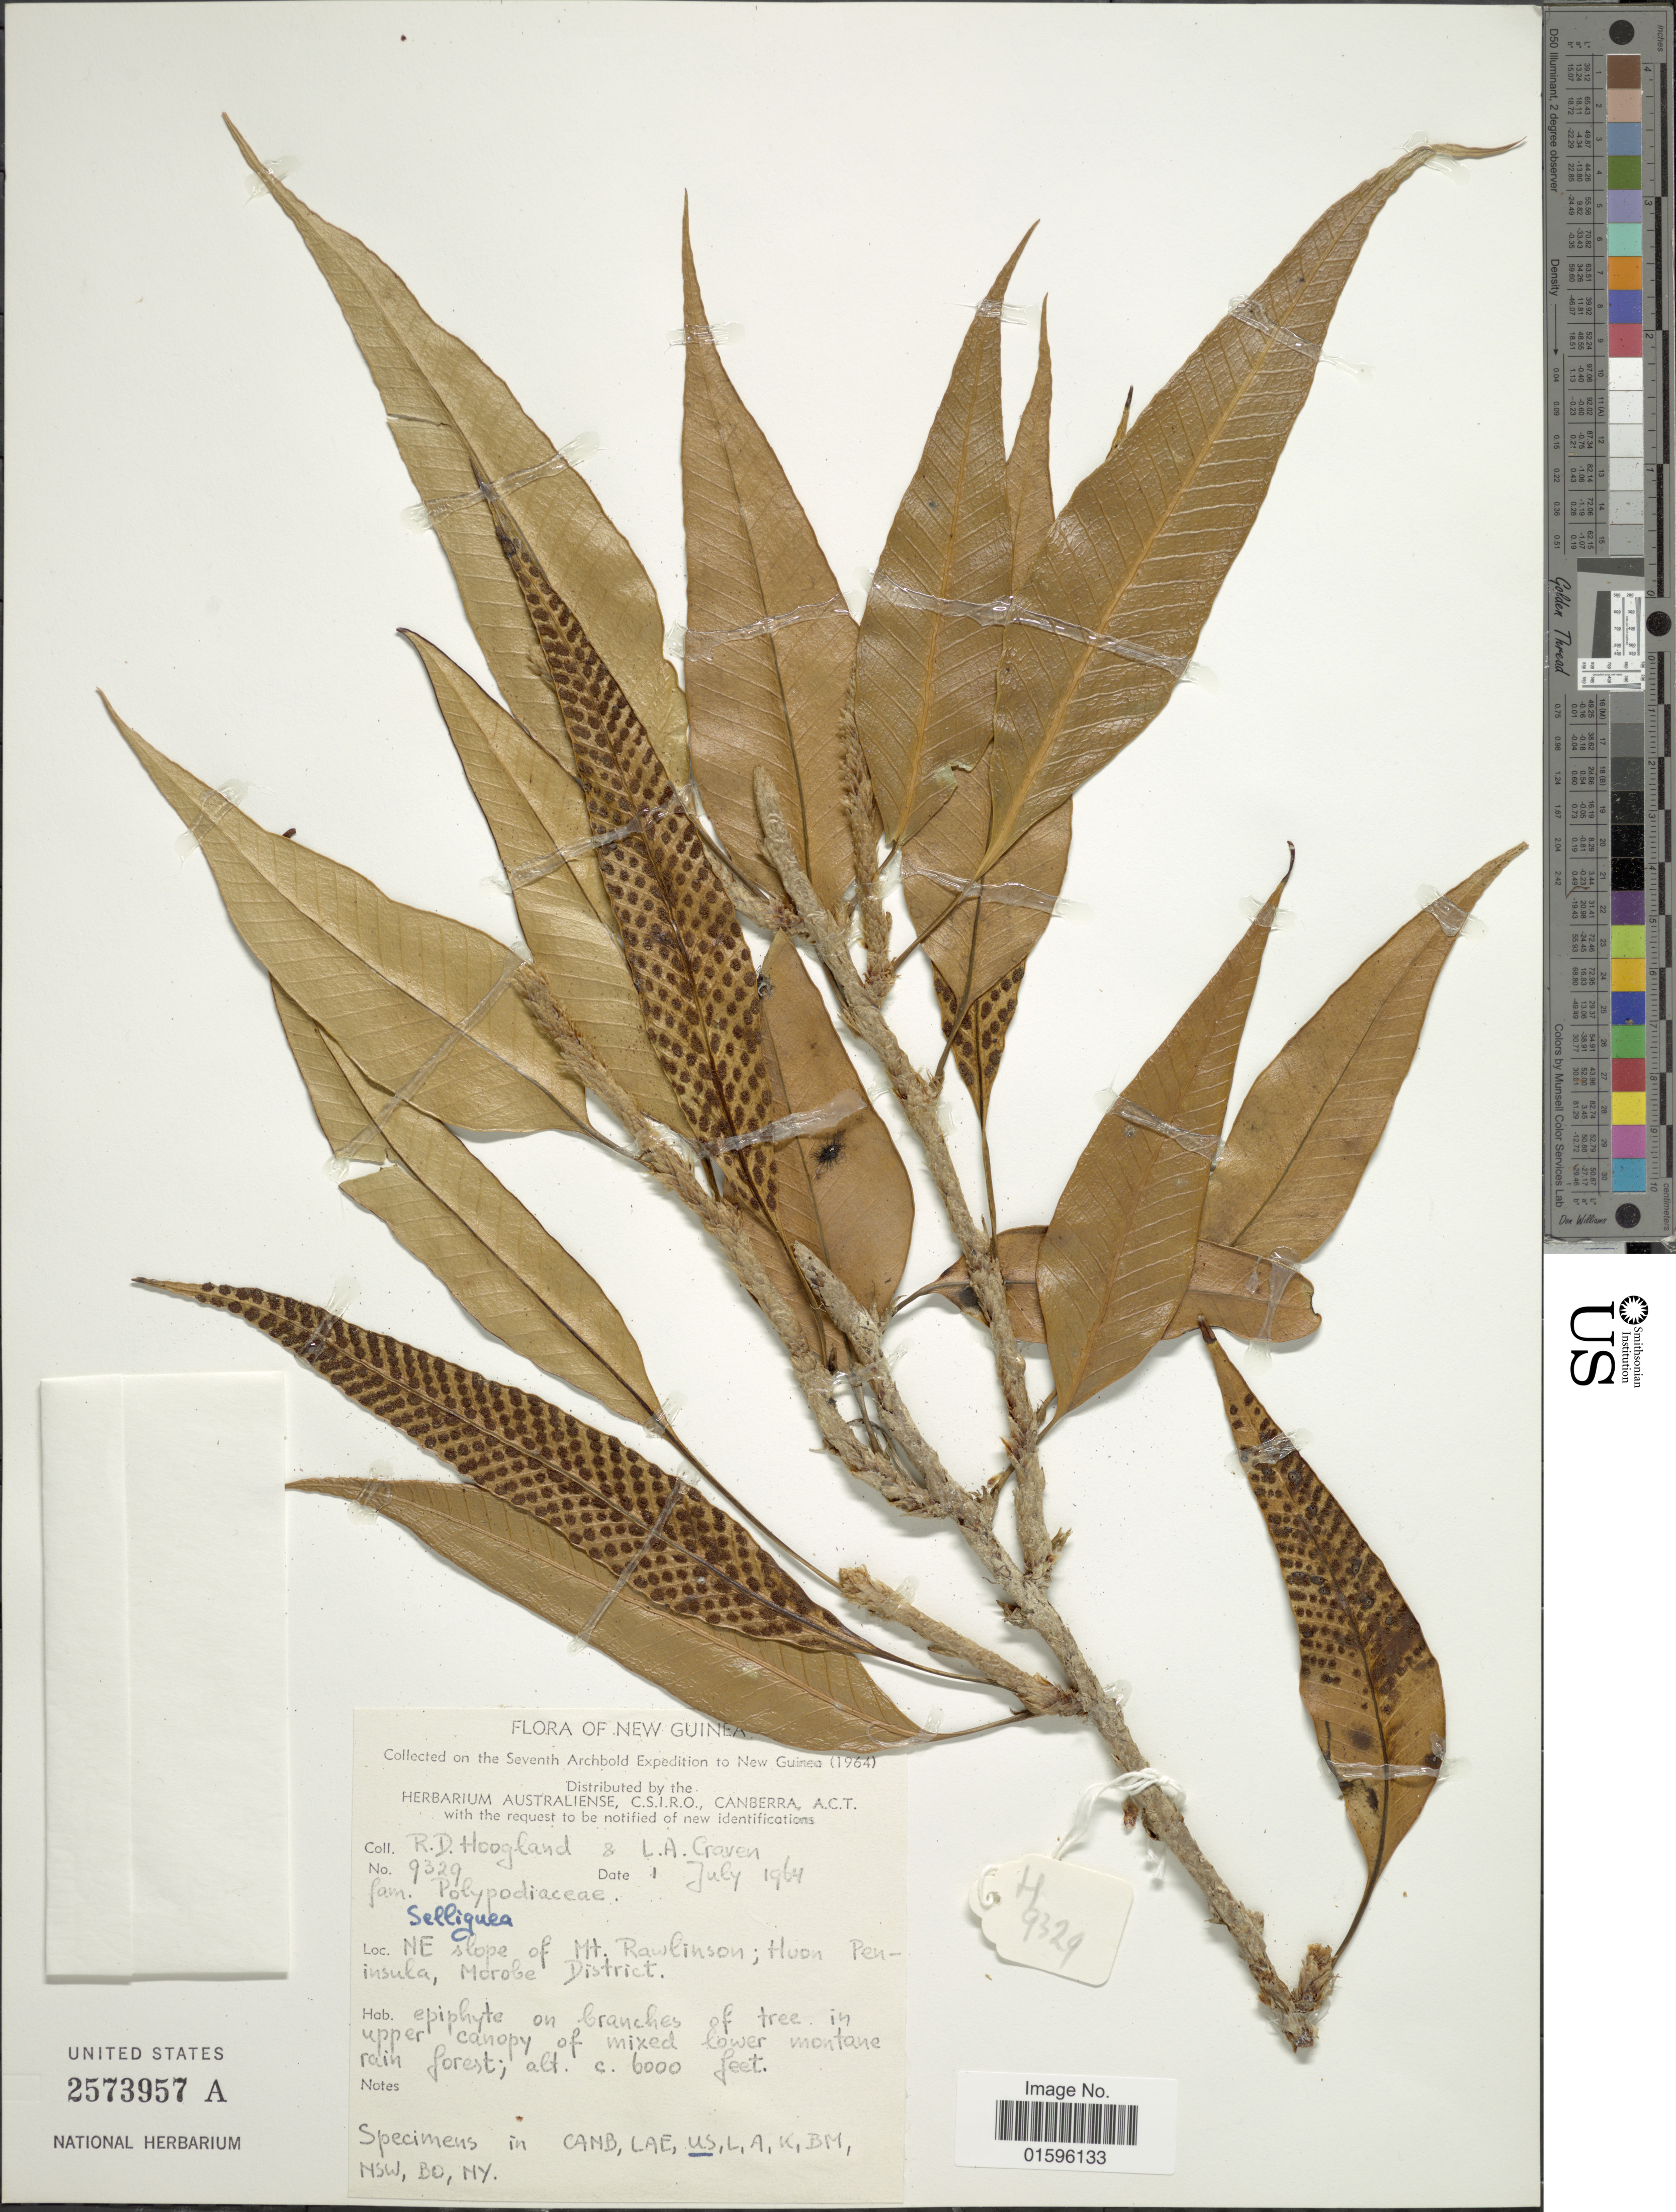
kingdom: Plantae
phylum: Tracheophyta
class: Polypodiopsida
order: Polypodiales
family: Polypodiaceae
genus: Polypodium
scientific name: Polypodium sp.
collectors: R. D. Hoogland & L. A. Craven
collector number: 9329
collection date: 1964-07-01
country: Papua New Guinea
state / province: Morobe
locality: New Guinea, NE slope of Mt. Rawlinson; Huon Peninsula, Morobe District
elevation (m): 1829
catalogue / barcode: US 2573957A